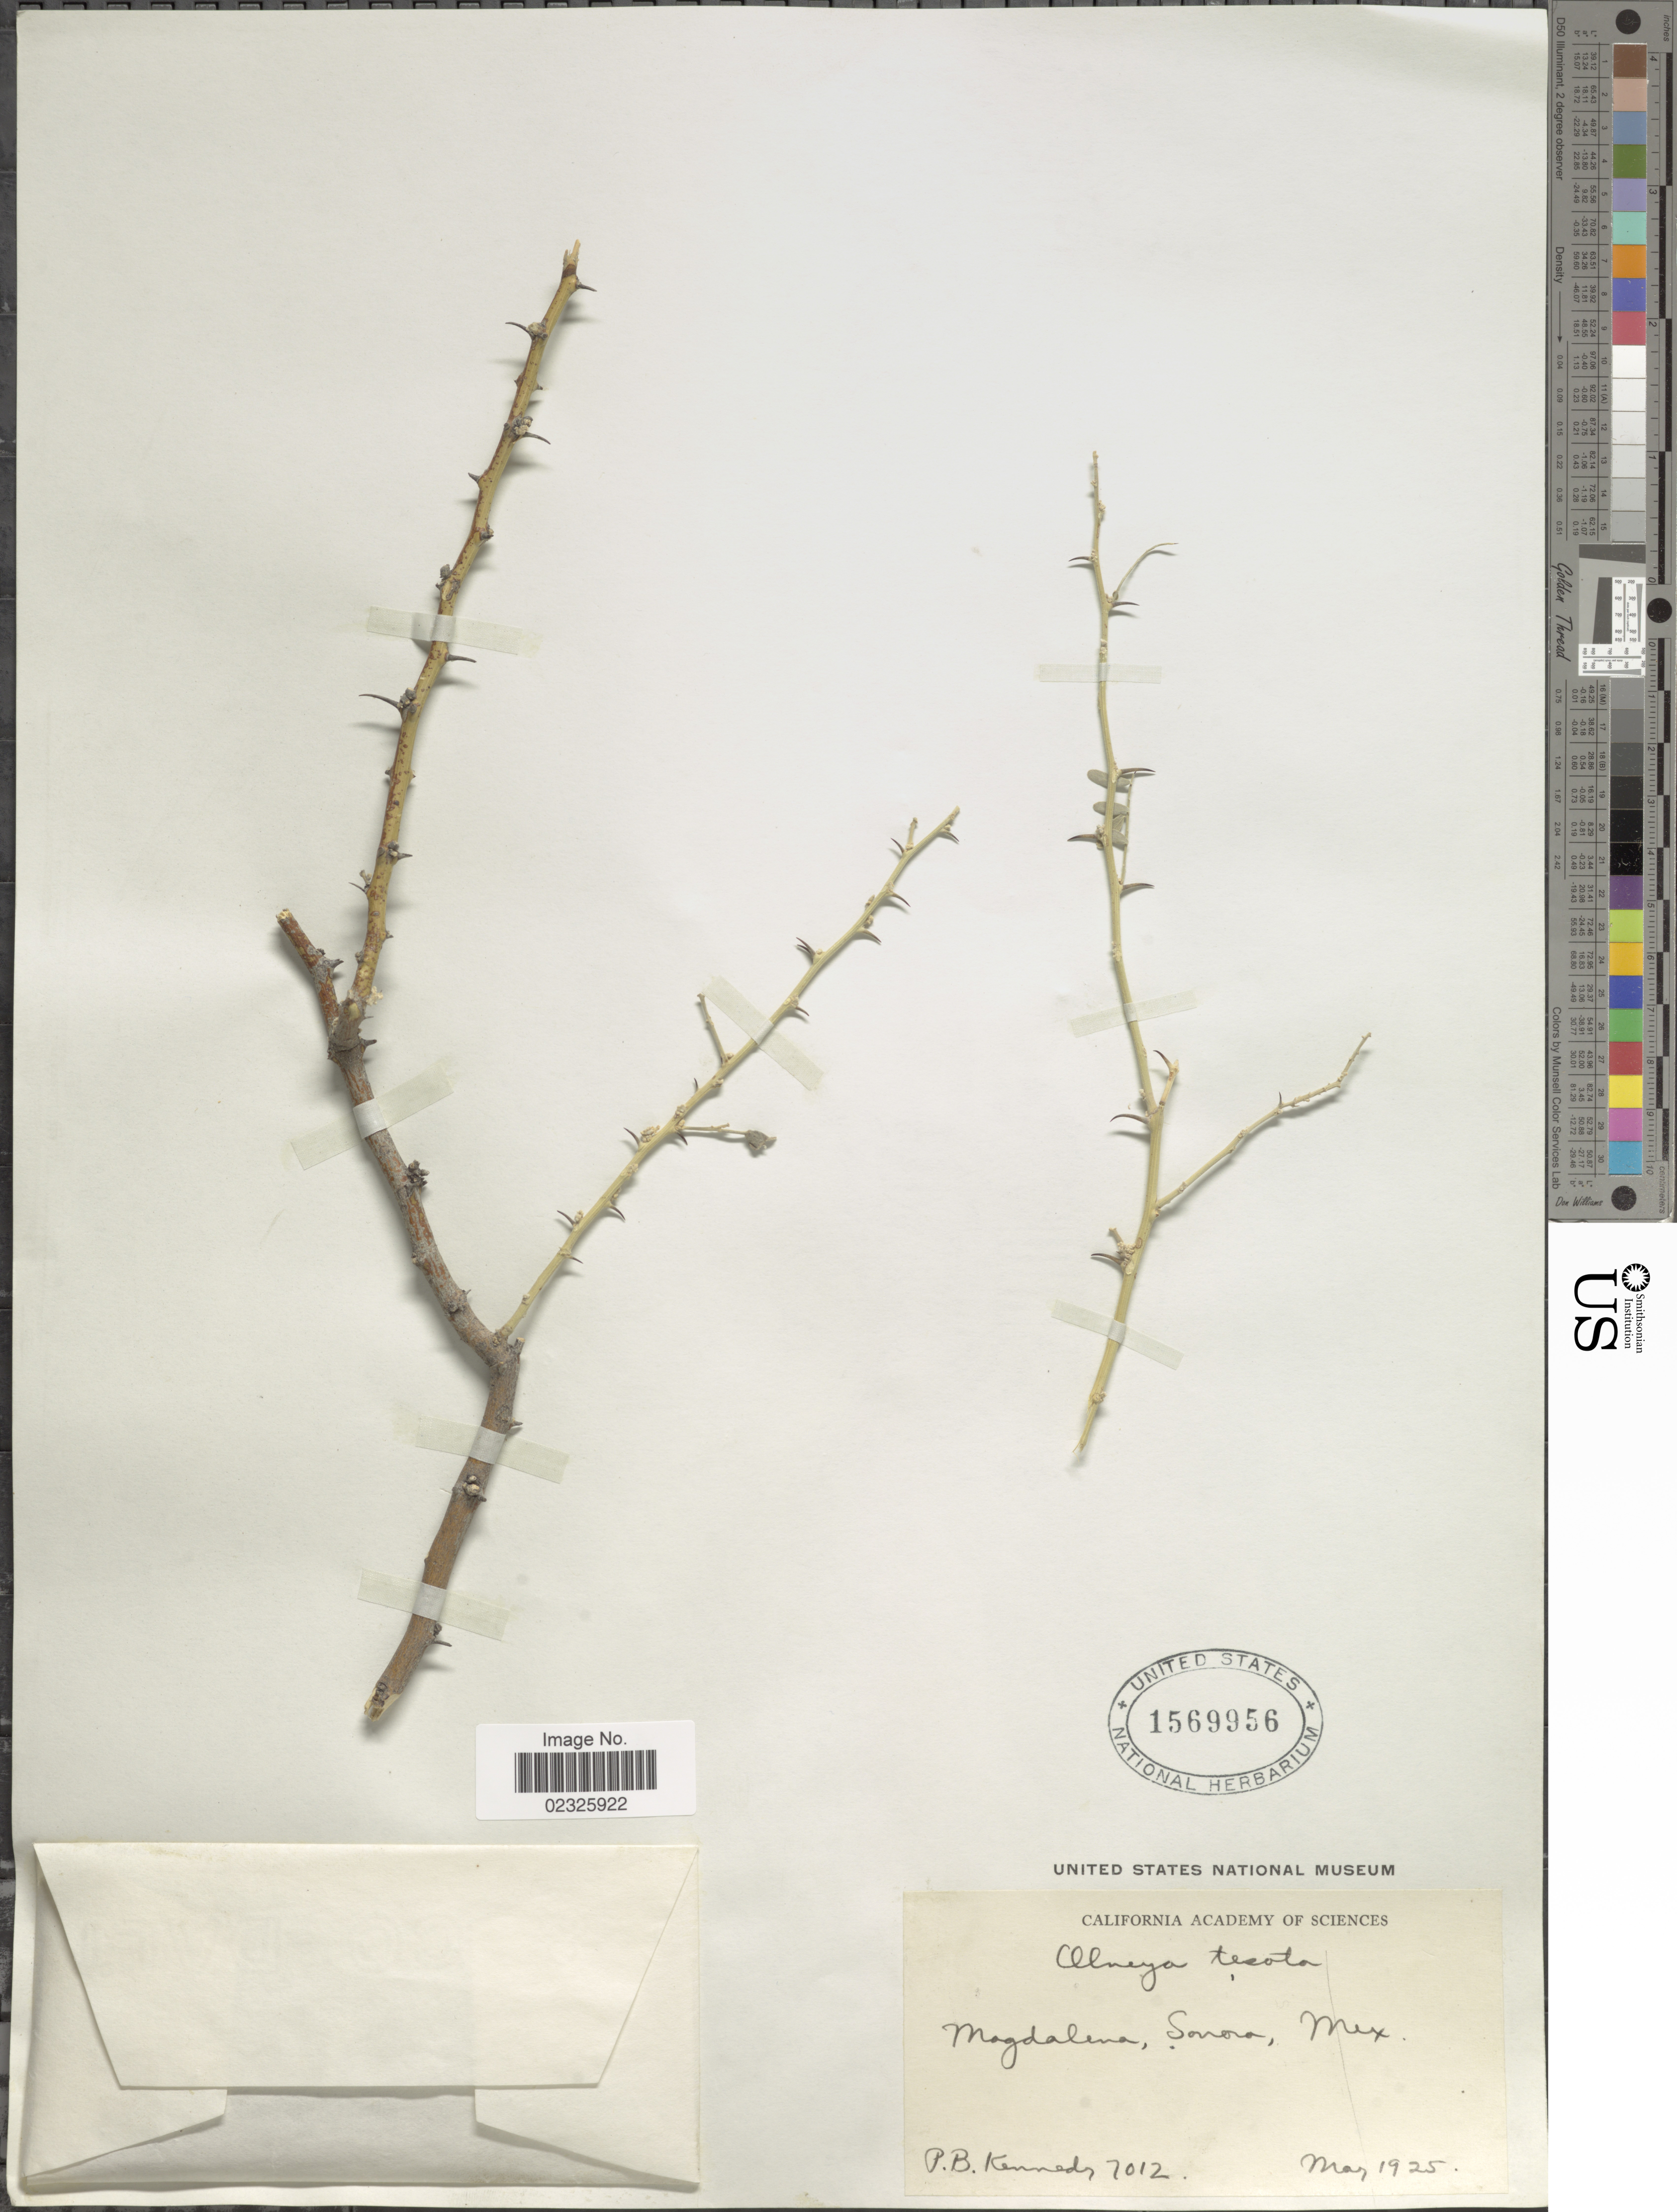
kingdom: Plantae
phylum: Tracheophyta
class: Magnoliopsida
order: Fabales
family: Fabaceae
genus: Olneya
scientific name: Olneya tesota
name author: A. Gray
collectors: P. B. Kennedy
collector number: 7012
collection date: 1925-05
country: Mexico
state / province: Sonora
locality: Magdalena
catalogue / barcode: US 1569956